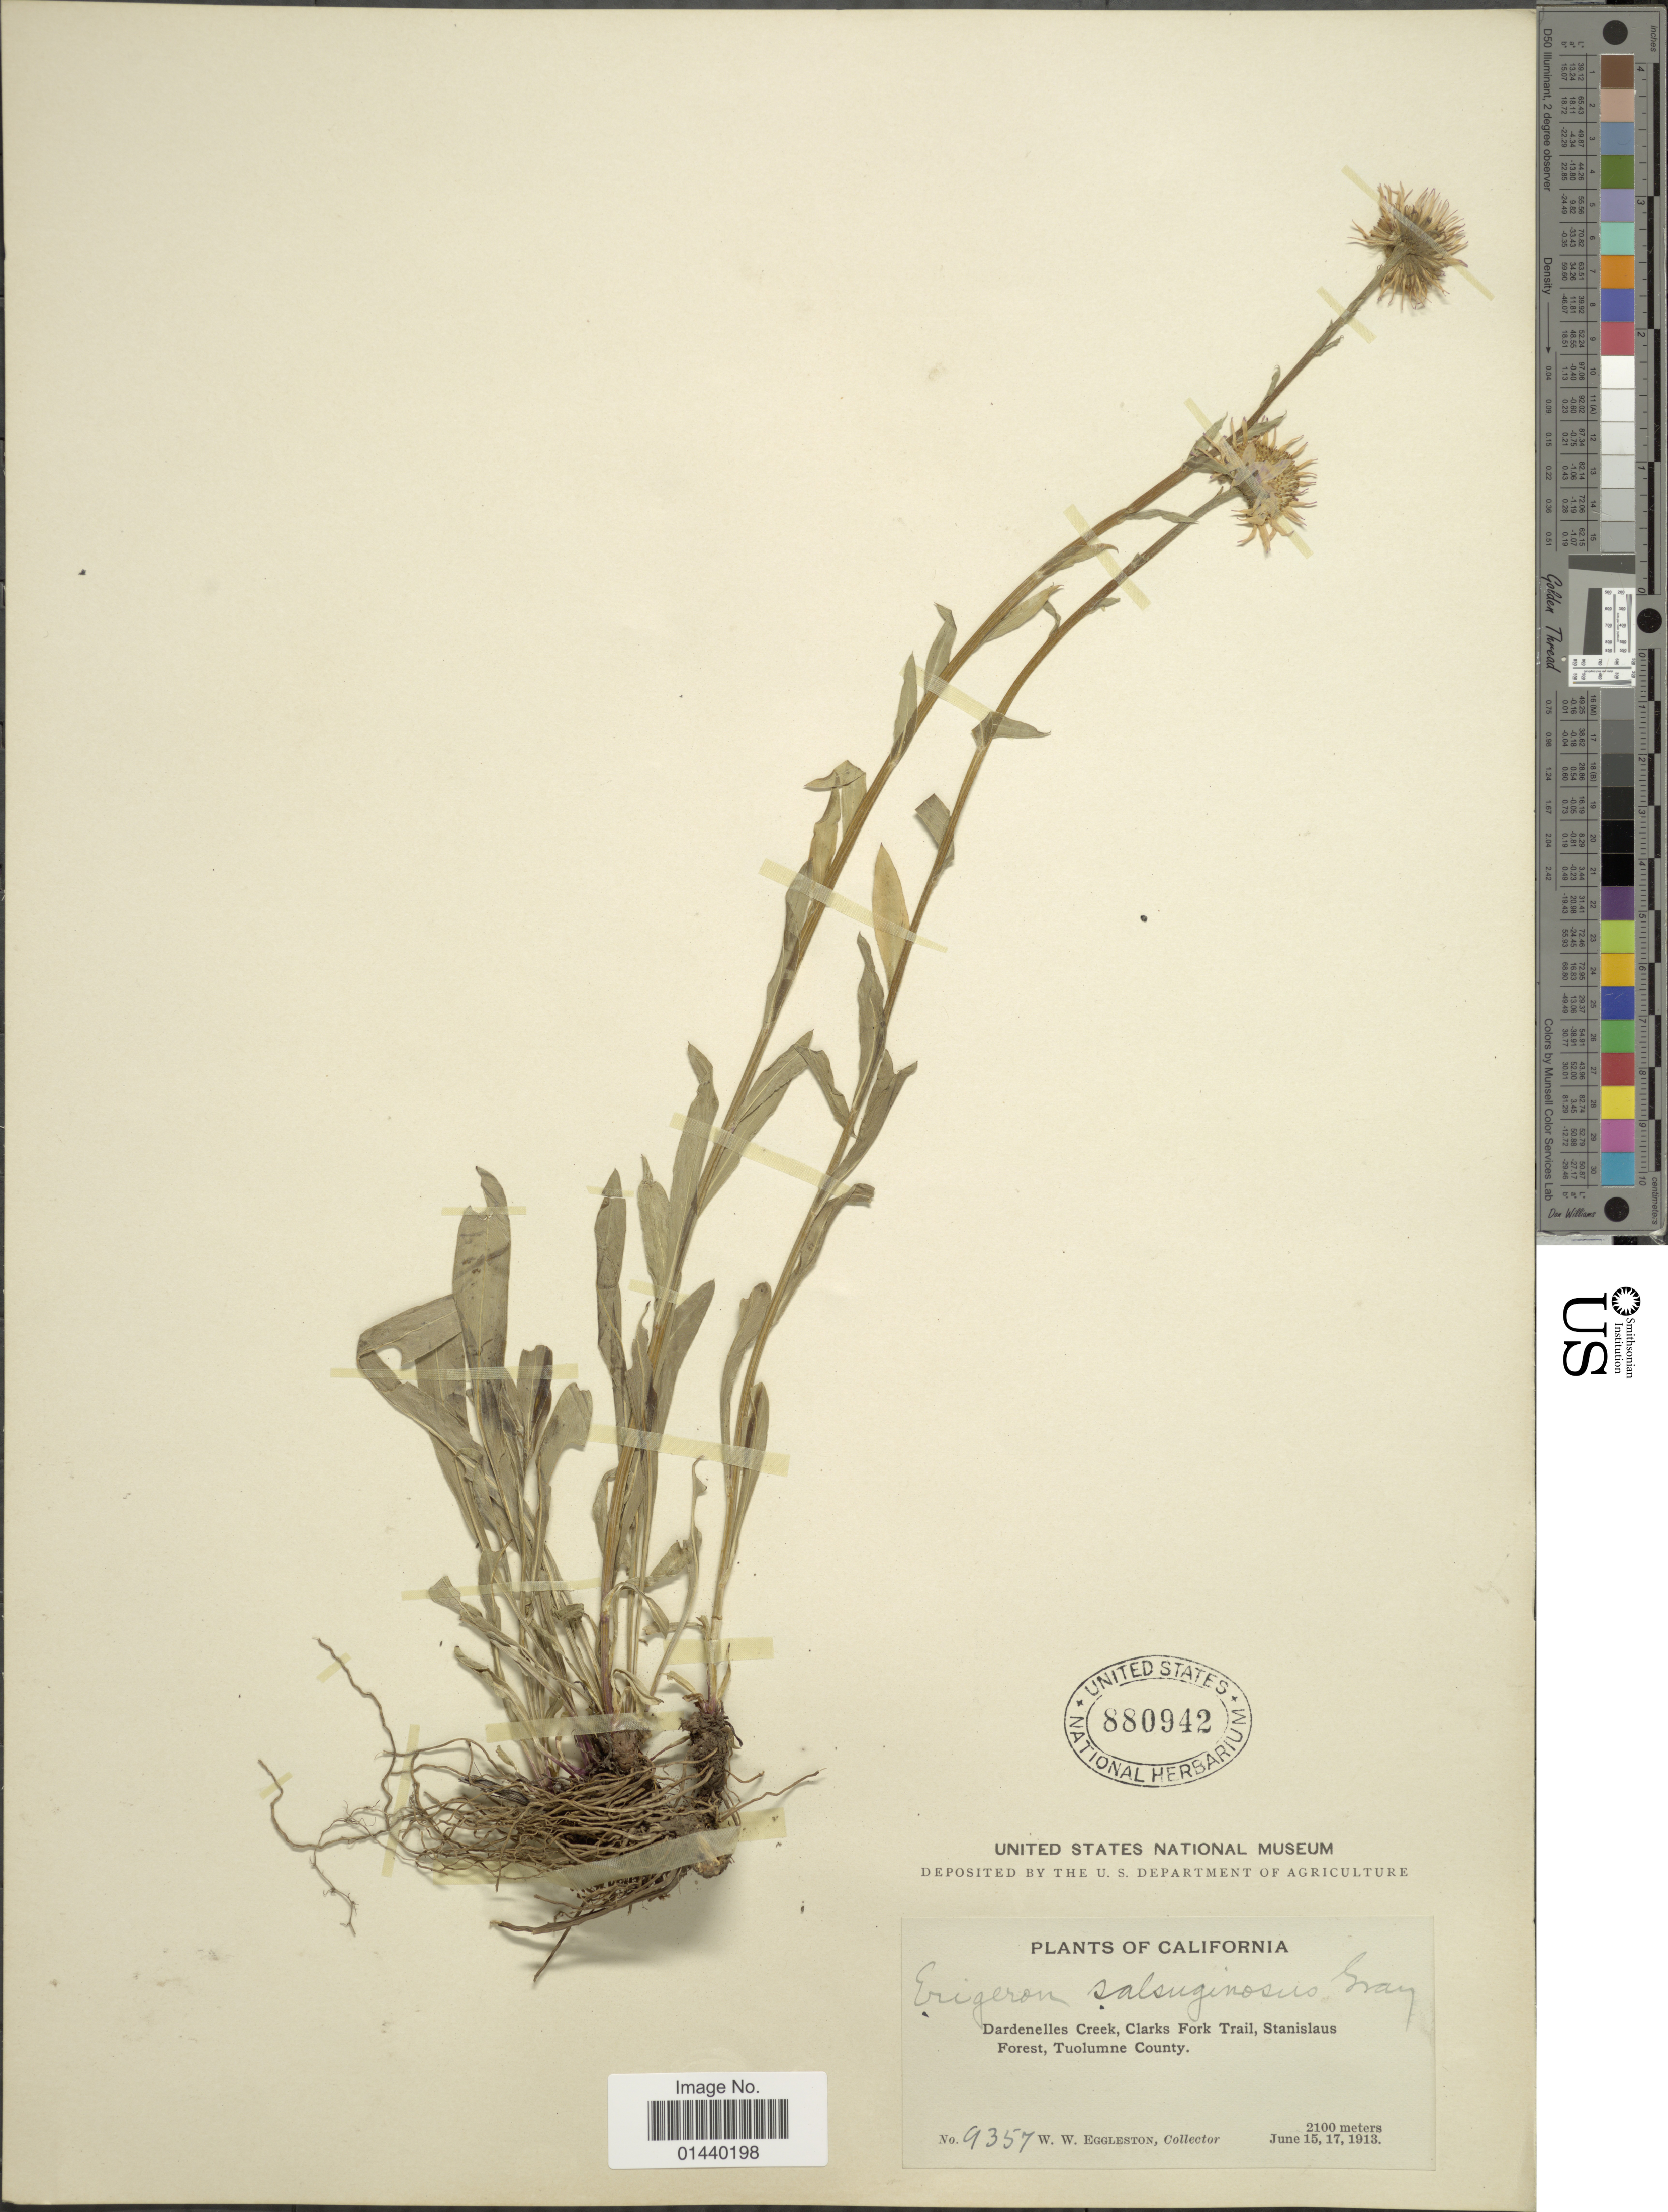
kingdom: Plantae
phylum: Tracheophyta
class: Magnoliopsida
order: Asterales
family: Asteraceae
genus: Erigeron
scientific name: Erigeron salsuginosus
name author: (Richardson ex R. Br.) A. Gray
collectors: W. W. Eggleston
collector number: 9357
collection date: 1913-06-15/1913-06-17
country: United States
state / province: California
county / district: Tuolumne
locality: Dardenelles Creek, Clarks Fork Trail, Stanislaus Forest, Tuolumne County.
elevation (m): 2100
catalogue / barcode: US 880942